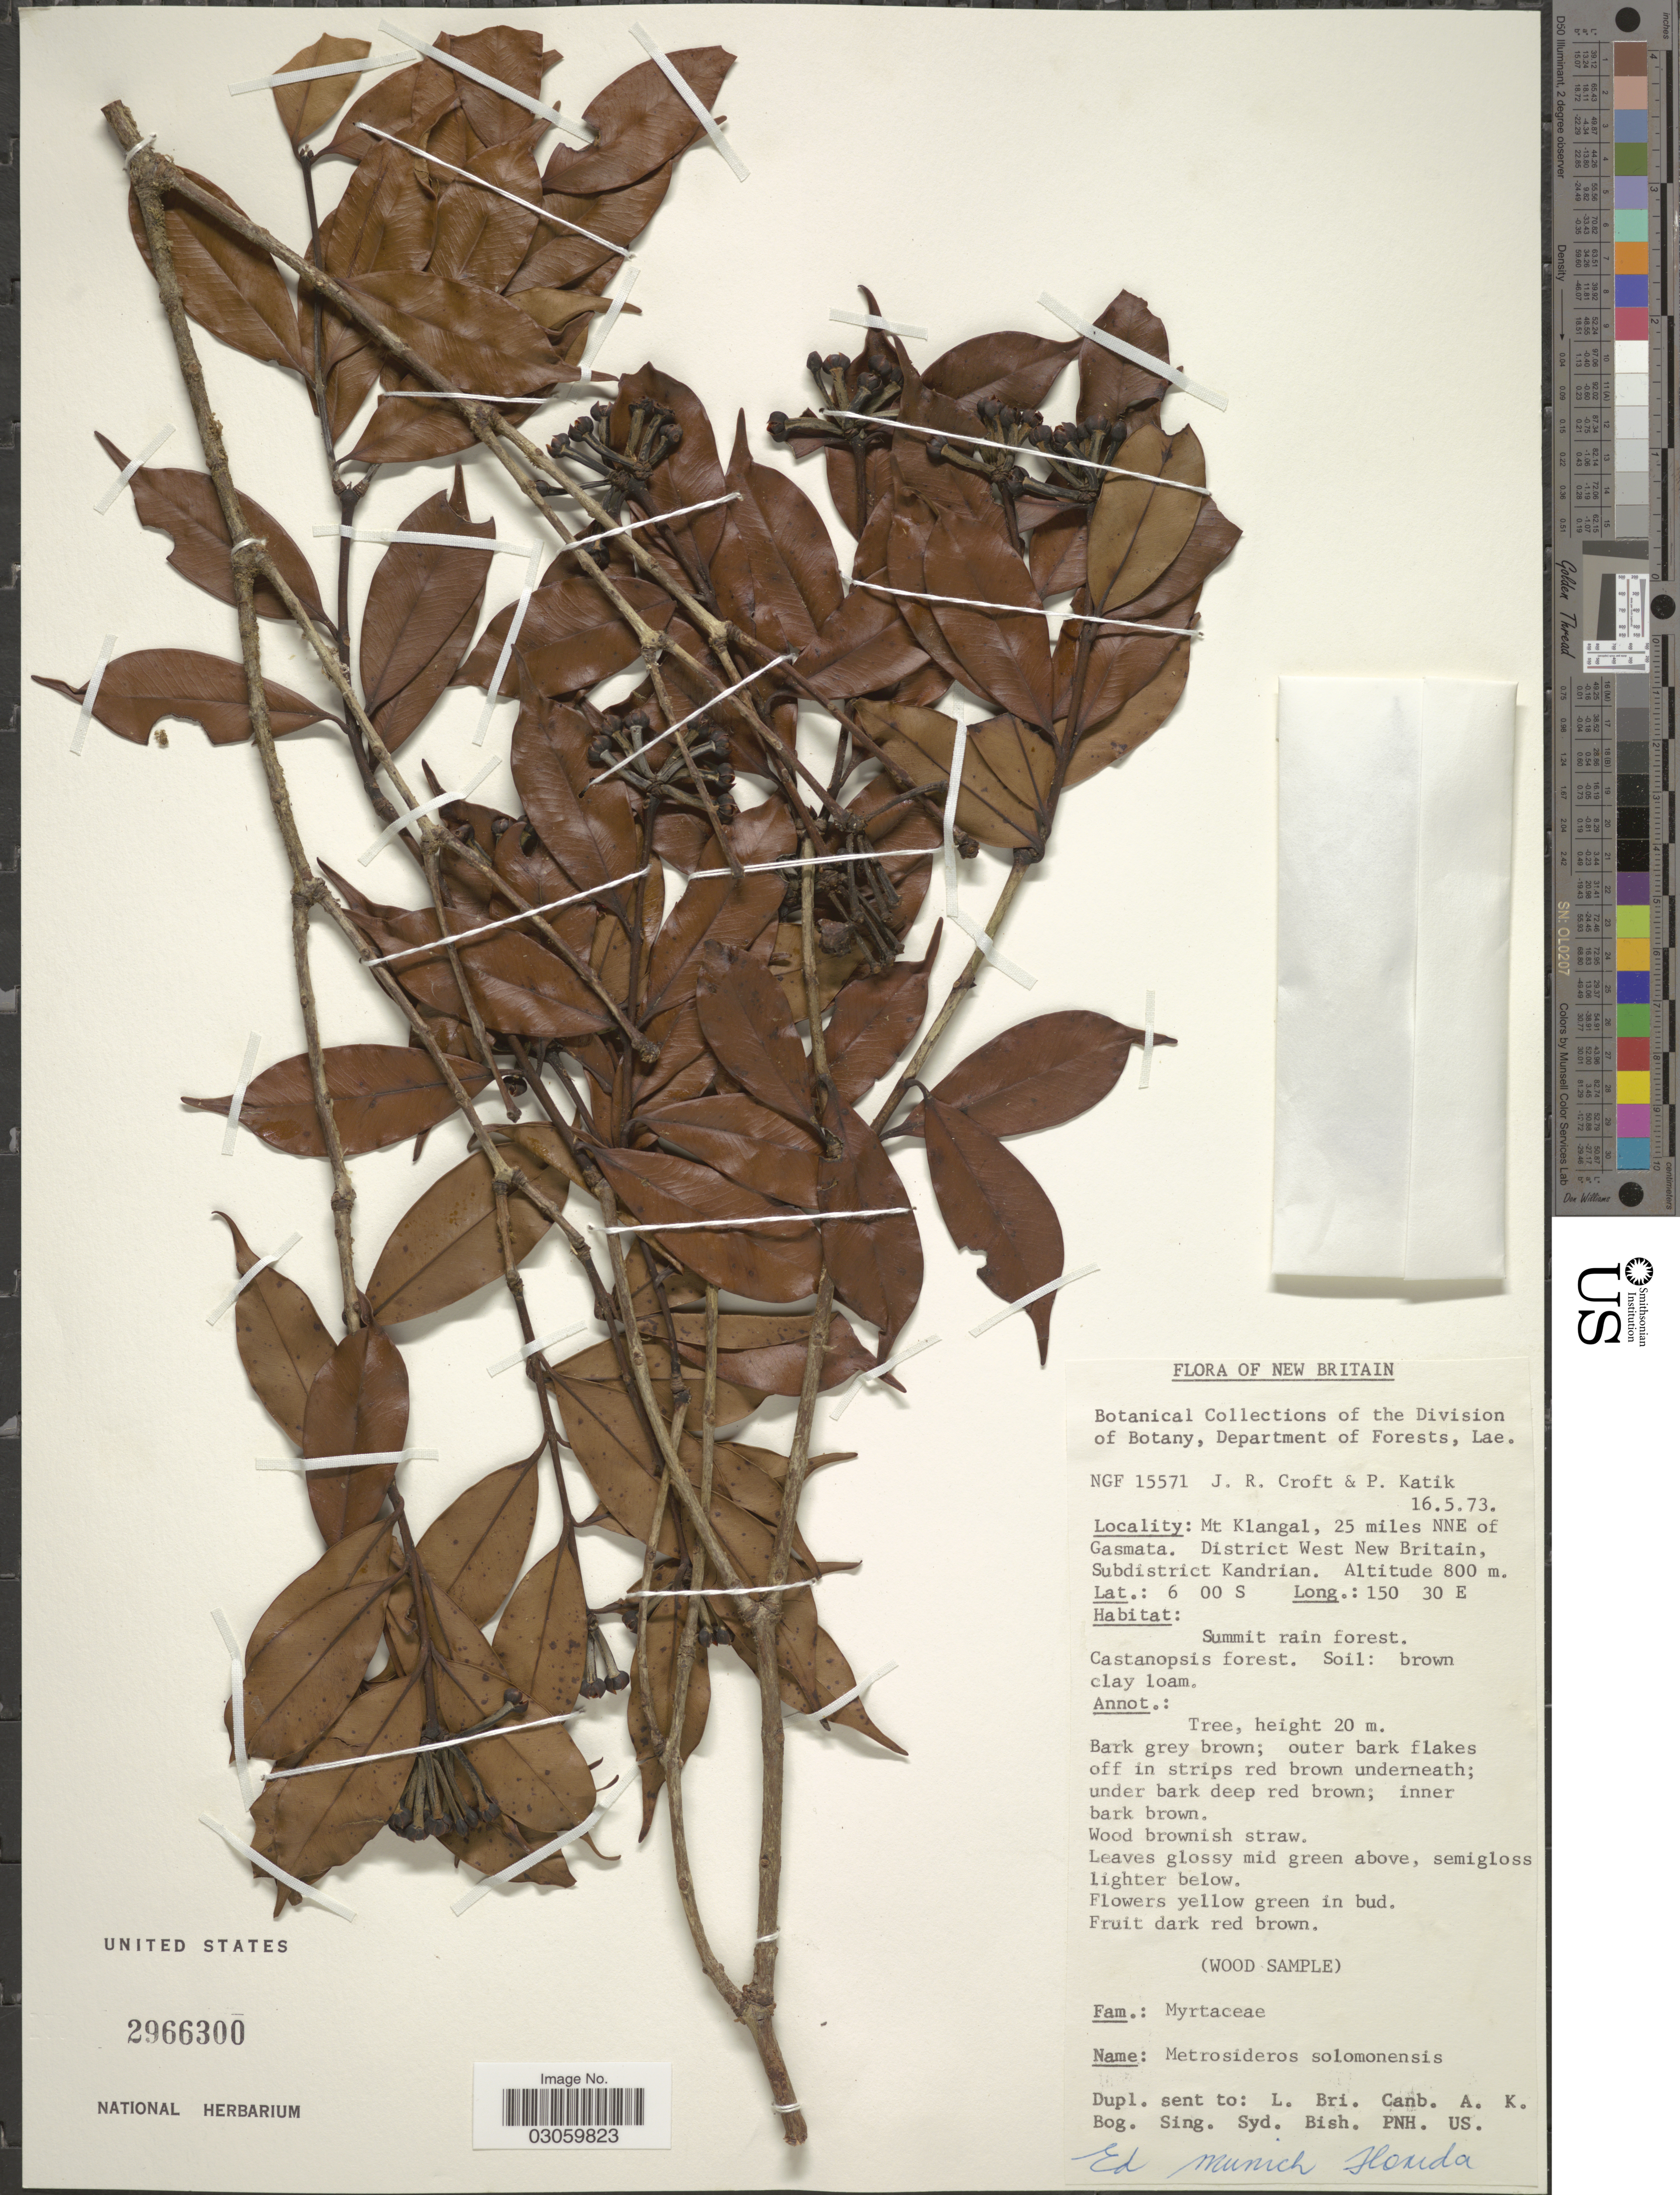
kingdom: Plantae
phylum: Tracheophyta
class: Magnoliopsida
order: Myrtales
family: Myrtaceae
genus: Metrosideros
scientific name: Metrosideros salomonensis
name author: C.T. White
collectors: J. R. Croft & P. Katik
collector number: NGF 15571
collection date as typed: Transcribed d/m/y: 16/5/73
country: Papua New Guinea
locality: New Britain. Mt Klangal, 25 miles NNE of Gasmata. District West New Britain, Subdistrict Kandrian.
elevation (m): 800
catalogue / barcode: US 2966300